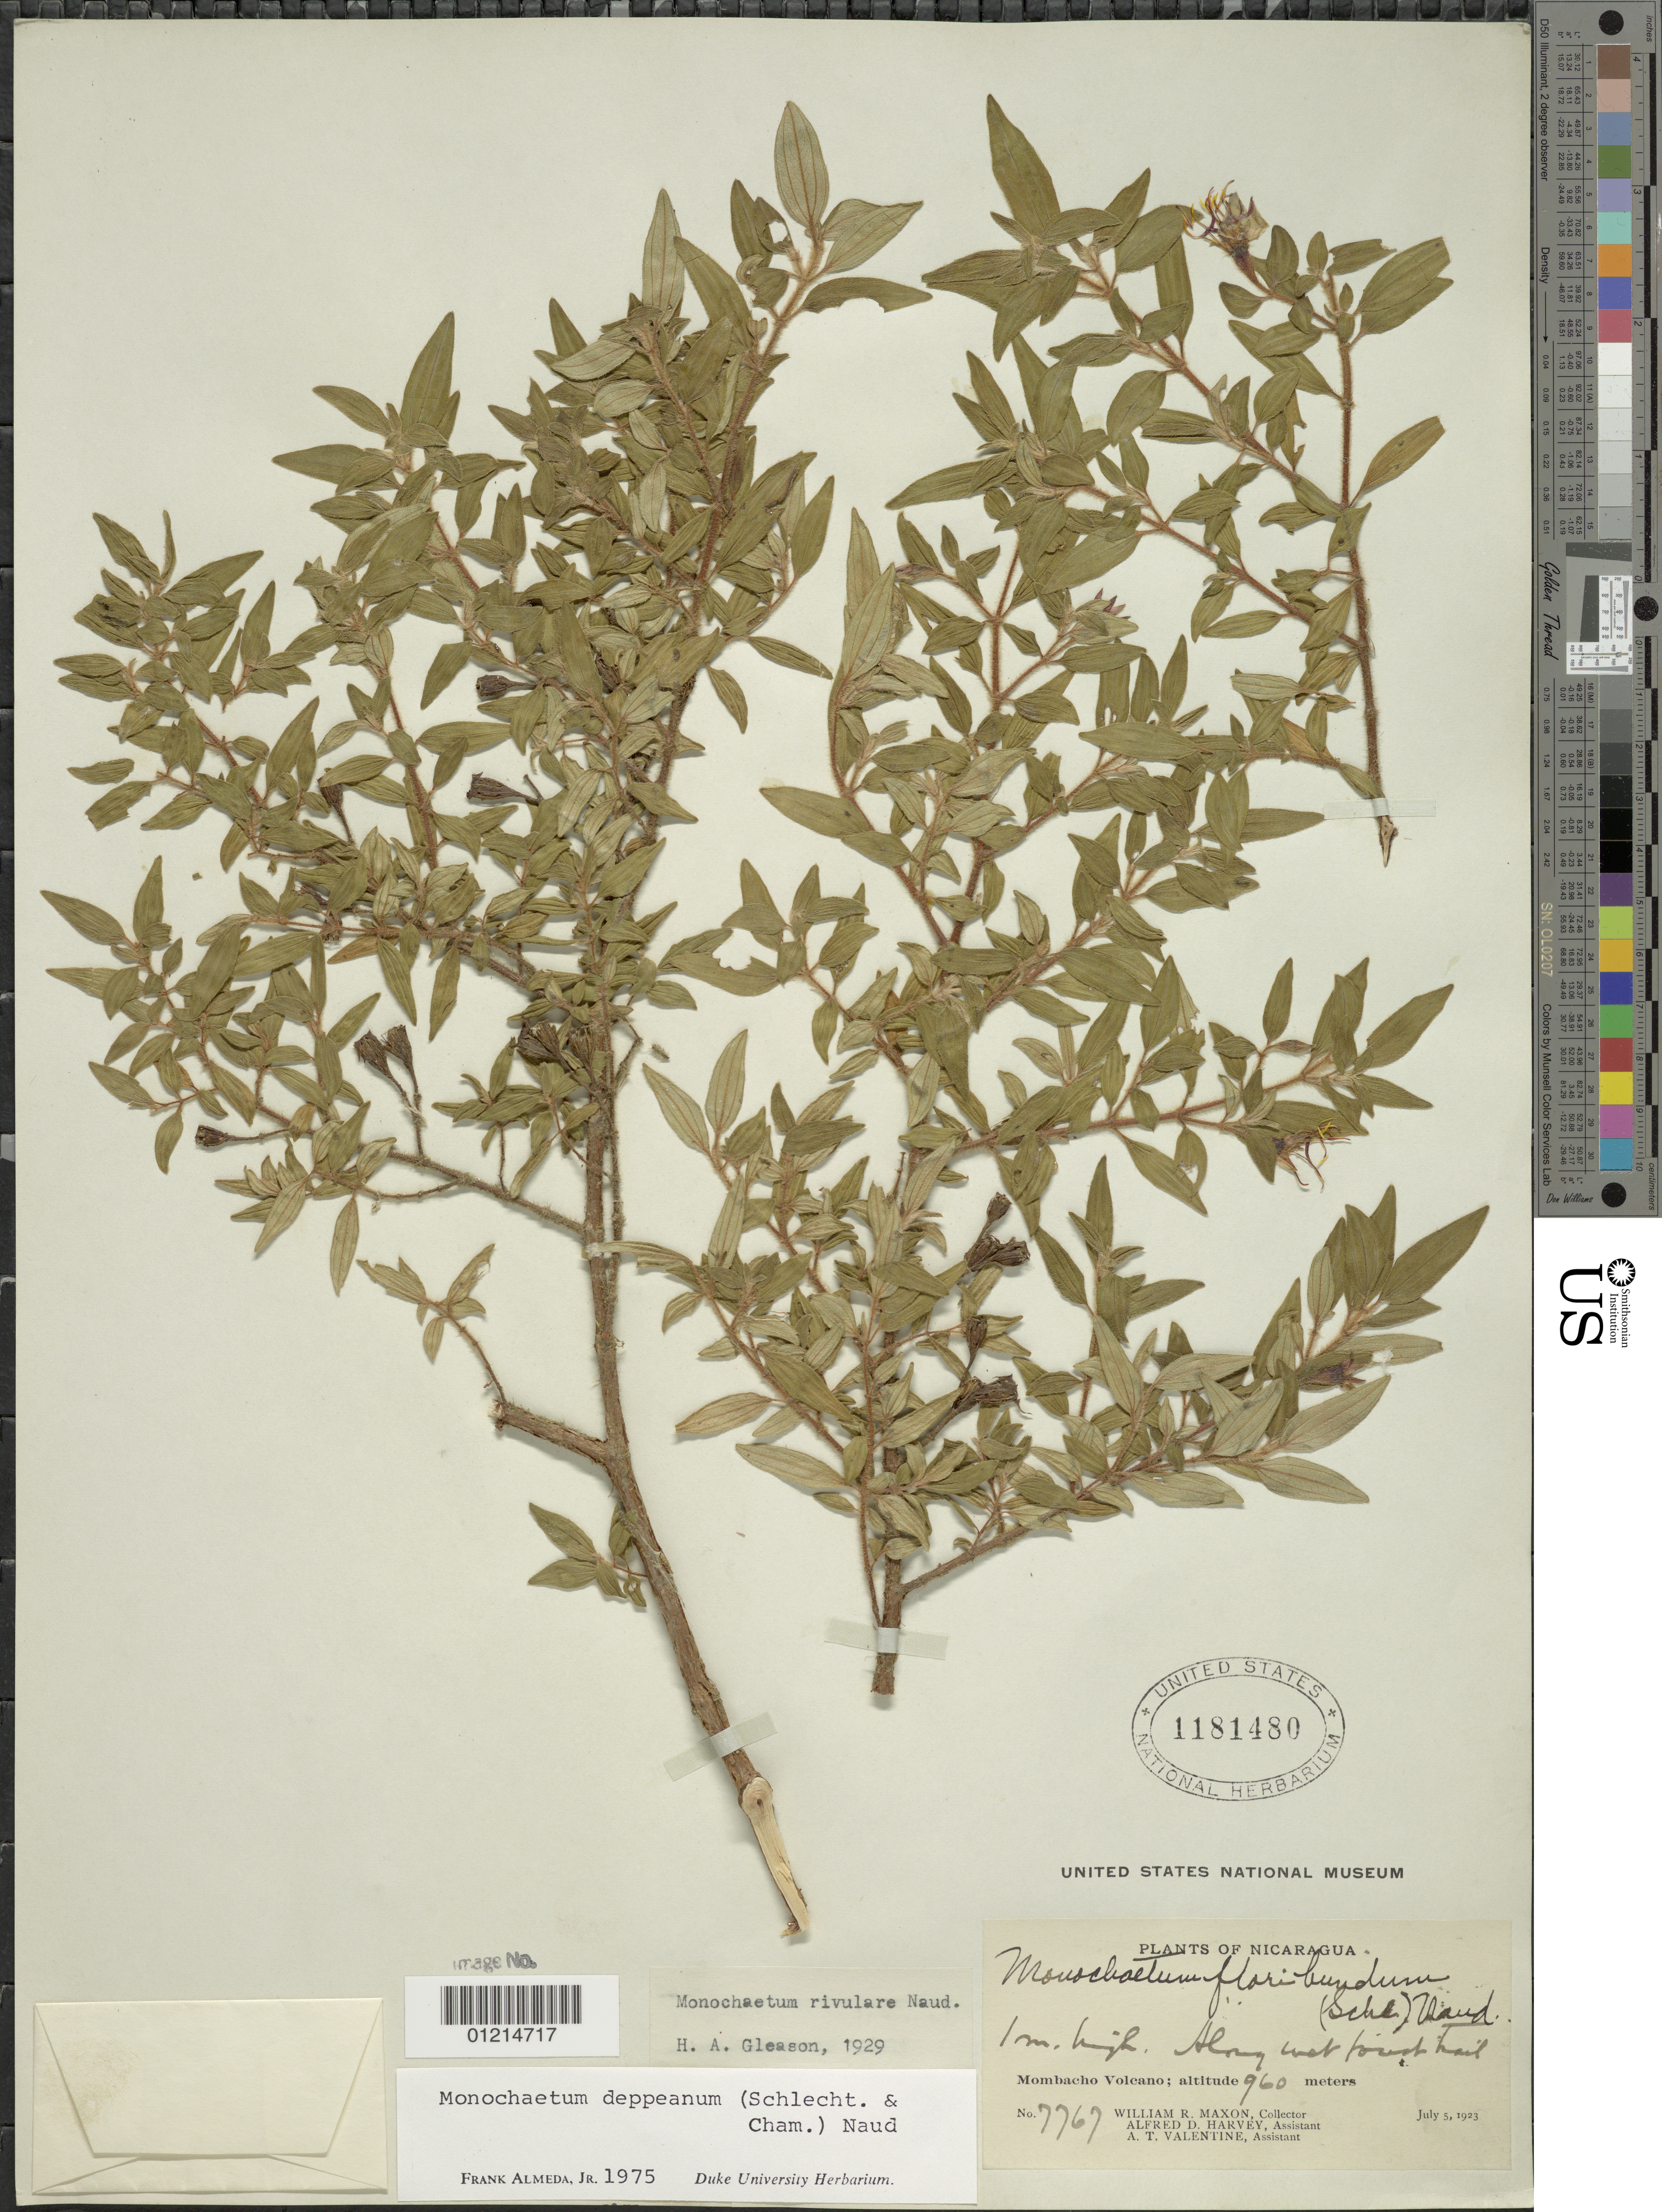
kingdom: Plantae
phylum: Tracheophyta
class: Magnoliopsida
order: Myrtales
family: Melastomataceae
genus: Monochaetum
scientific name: Monochaetum deppeanum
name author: (Schltdl. & Cham.) Naudin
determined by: Almeda, F.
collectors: W. R. Maxon, A. D. Harvey & A. Valentine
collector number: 7767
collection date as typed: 05 Jul 1923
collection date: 1923-07-05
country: Nicaragua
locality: Mombacho Volcano.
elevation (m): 960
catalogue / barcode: US 1181480